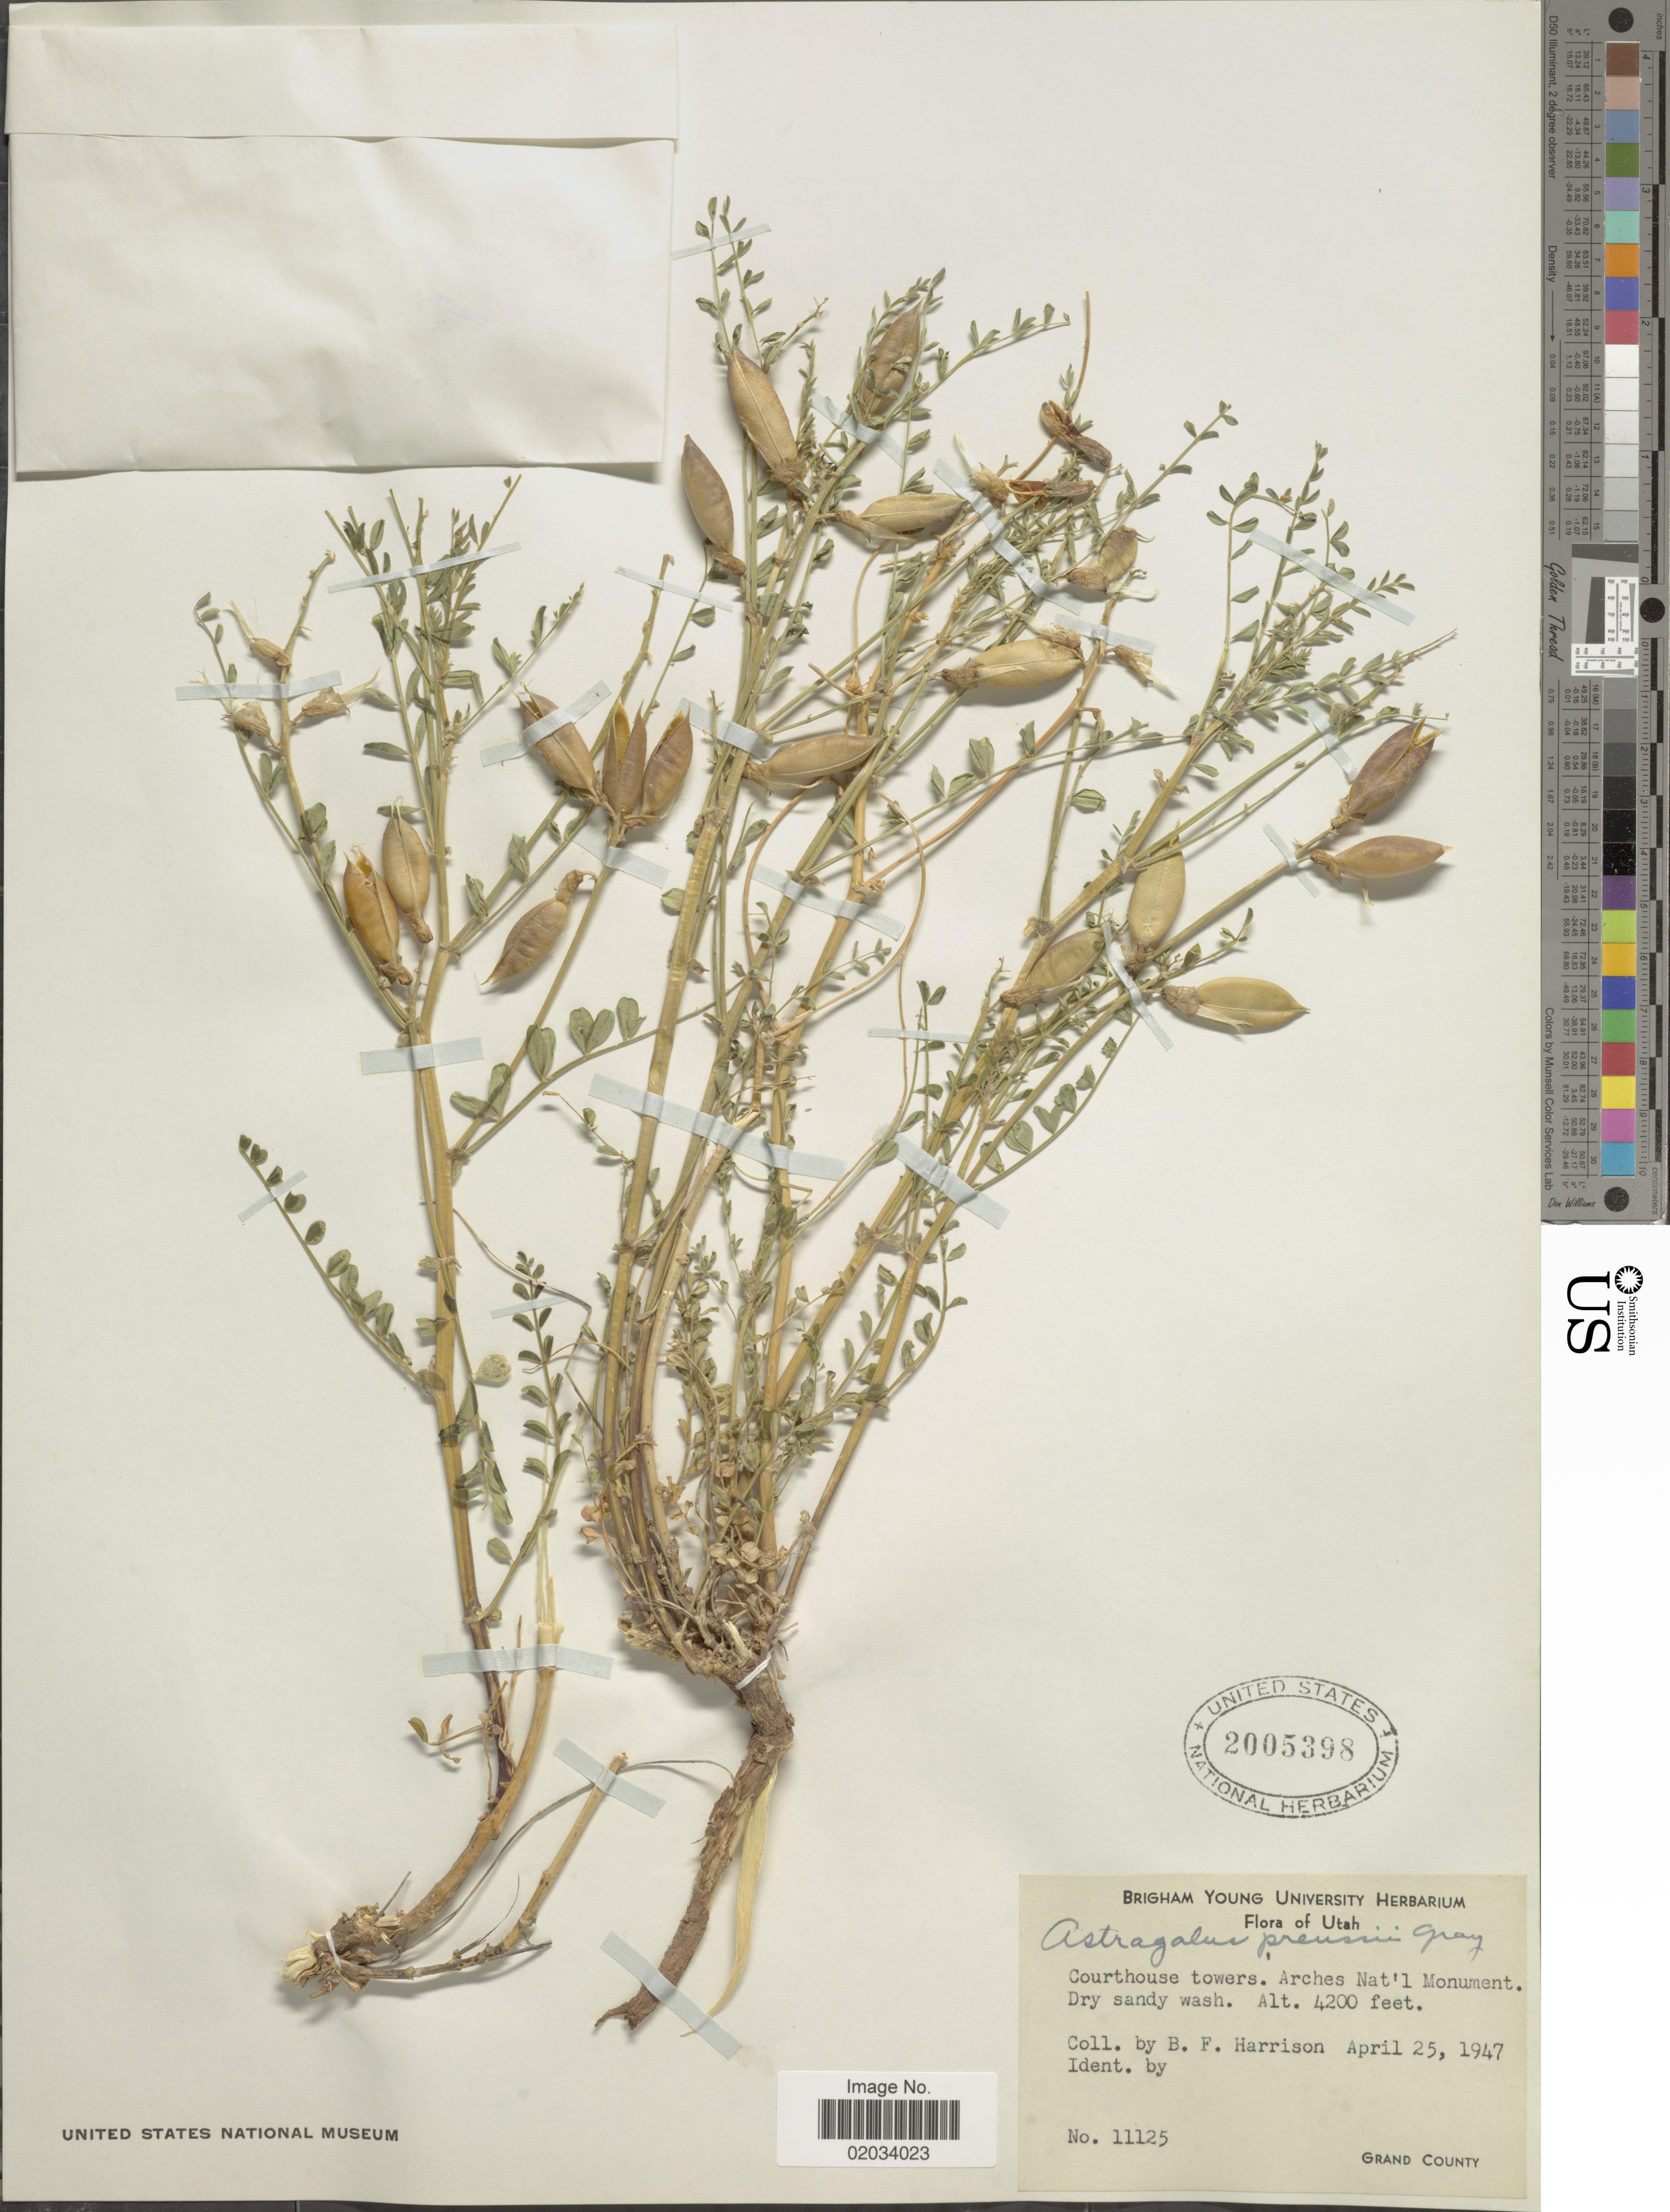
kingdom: Plantae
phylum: Tracheophyta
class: Magnoliopsida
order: Fabales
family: Fabaceae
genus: Astragalus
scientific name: Astragalus preussii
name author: A. Gray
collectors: B. F. Harrison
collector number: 11125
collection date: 1947-04-25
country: United States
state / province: Utah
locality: Courthouse towers. Arches Nat'l Monument. Grand County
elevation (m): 1280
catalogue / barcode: US 2005398